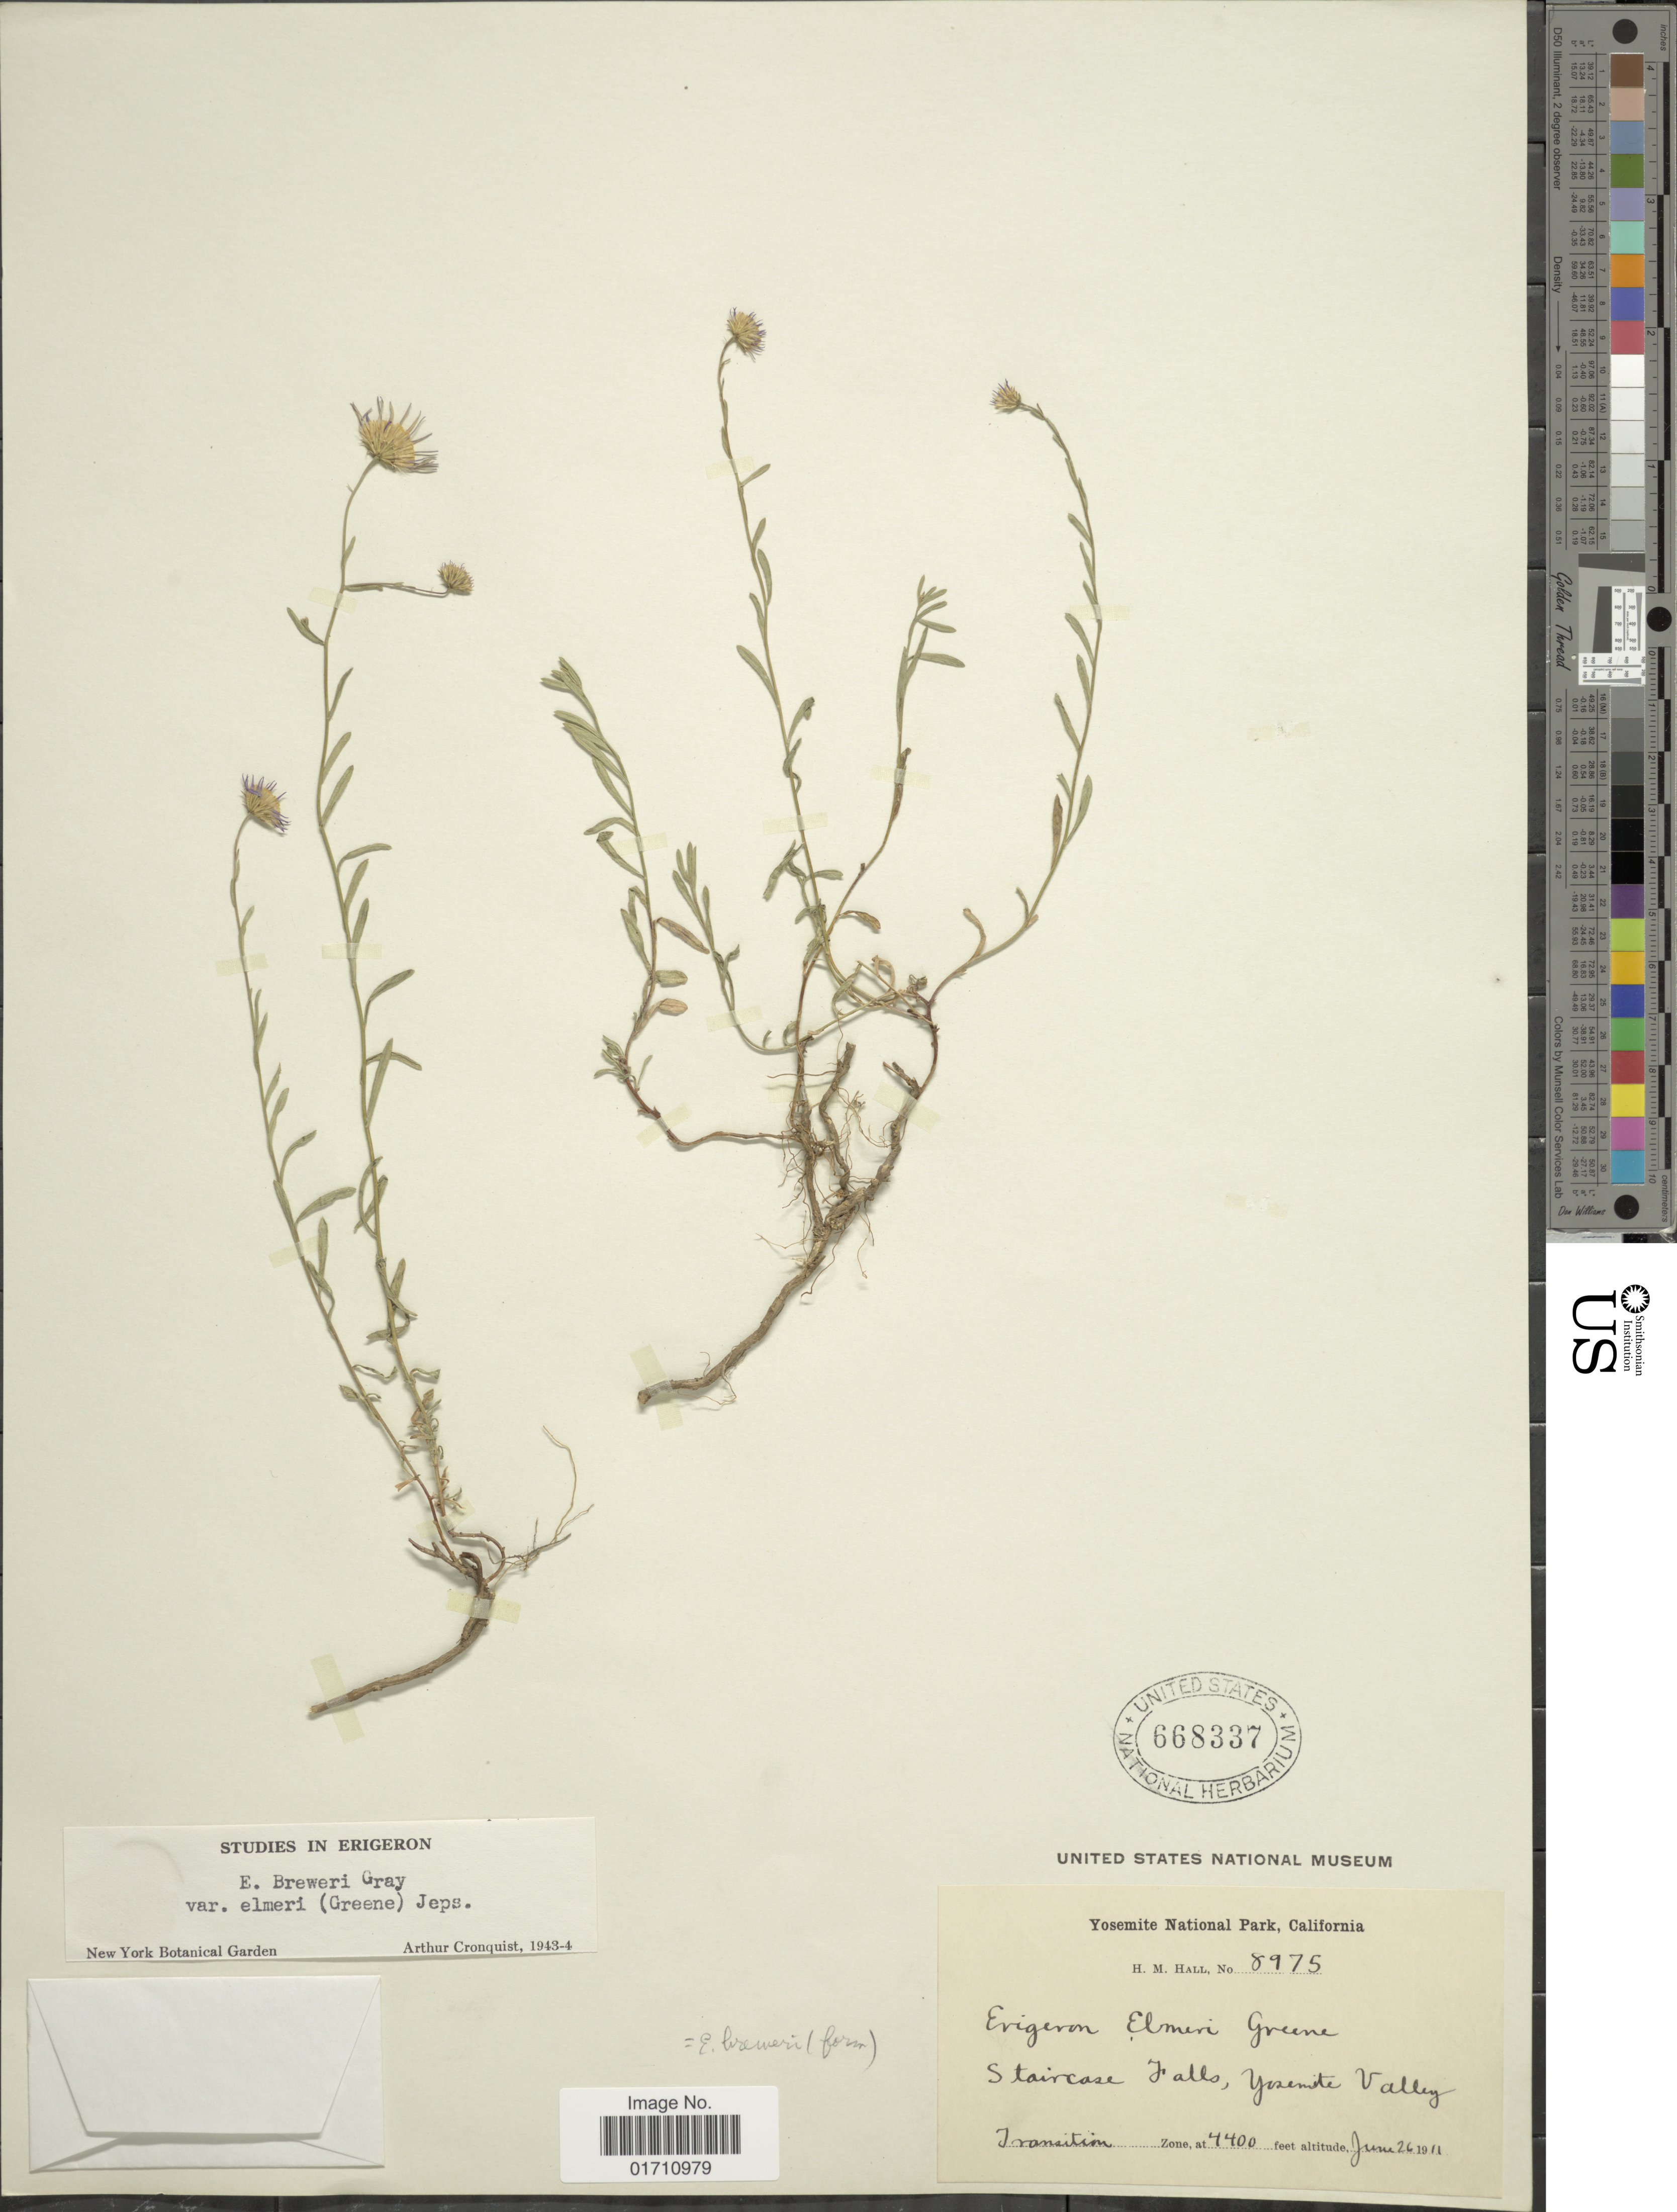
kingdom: Plantae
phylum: Tracheophyta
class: Magnoliopsida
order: Asterales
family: Asteraceae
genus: Erigeron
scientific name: Erigeron breweri var. elmeri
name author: Greene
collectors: H. M. Hall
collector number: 8975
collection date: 1911-06-26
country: United States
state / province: California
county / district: Mariposa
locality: Yosemite National Park, Staircase Falls, Yosemite Valley, Transition Zone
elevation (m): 1341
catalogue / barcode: US 668337